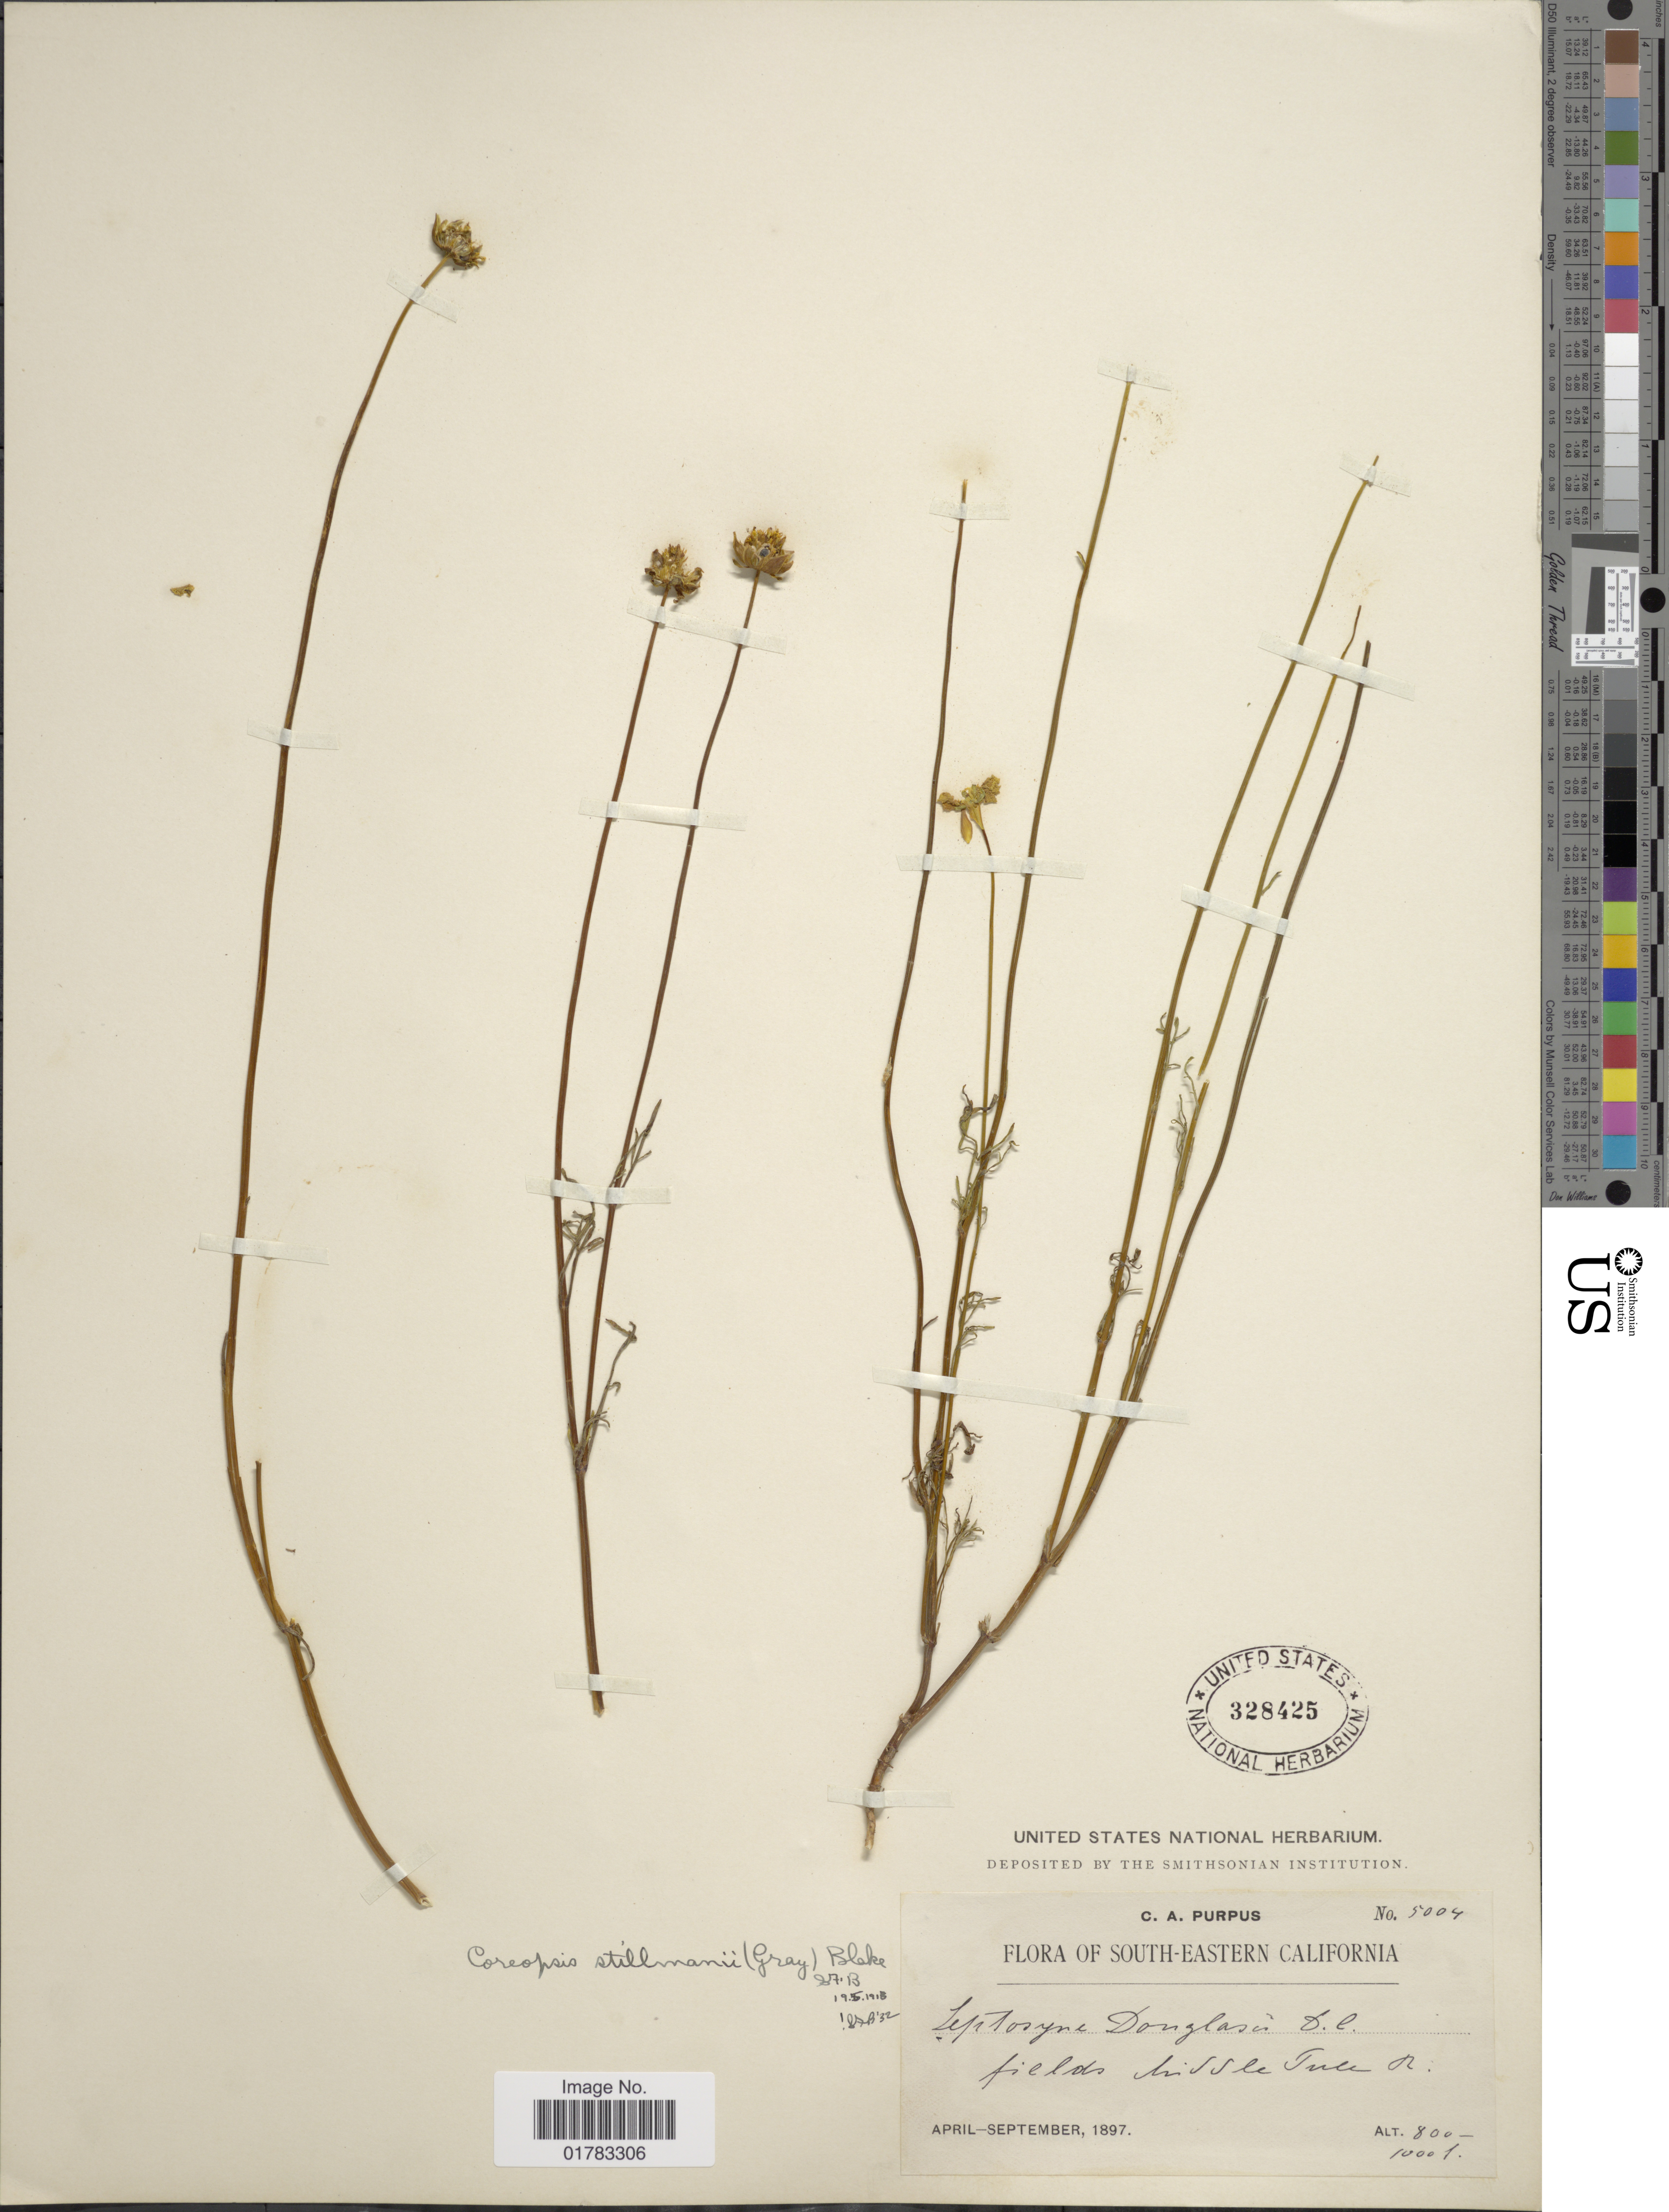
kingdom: Plantae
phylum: Tracheophyta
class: Magnoliopsida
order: Asterales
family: Asteraceae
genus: Coreopsis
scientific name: Coreopsis stillmanii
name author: (A. Gray) S.F. Blake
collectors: C. A. Purpus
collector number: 5004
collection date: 1897-04/1897-09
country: United States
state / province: California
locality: South-Eastern California, field Middle Tule R.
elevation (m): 244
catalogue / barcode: US 328425